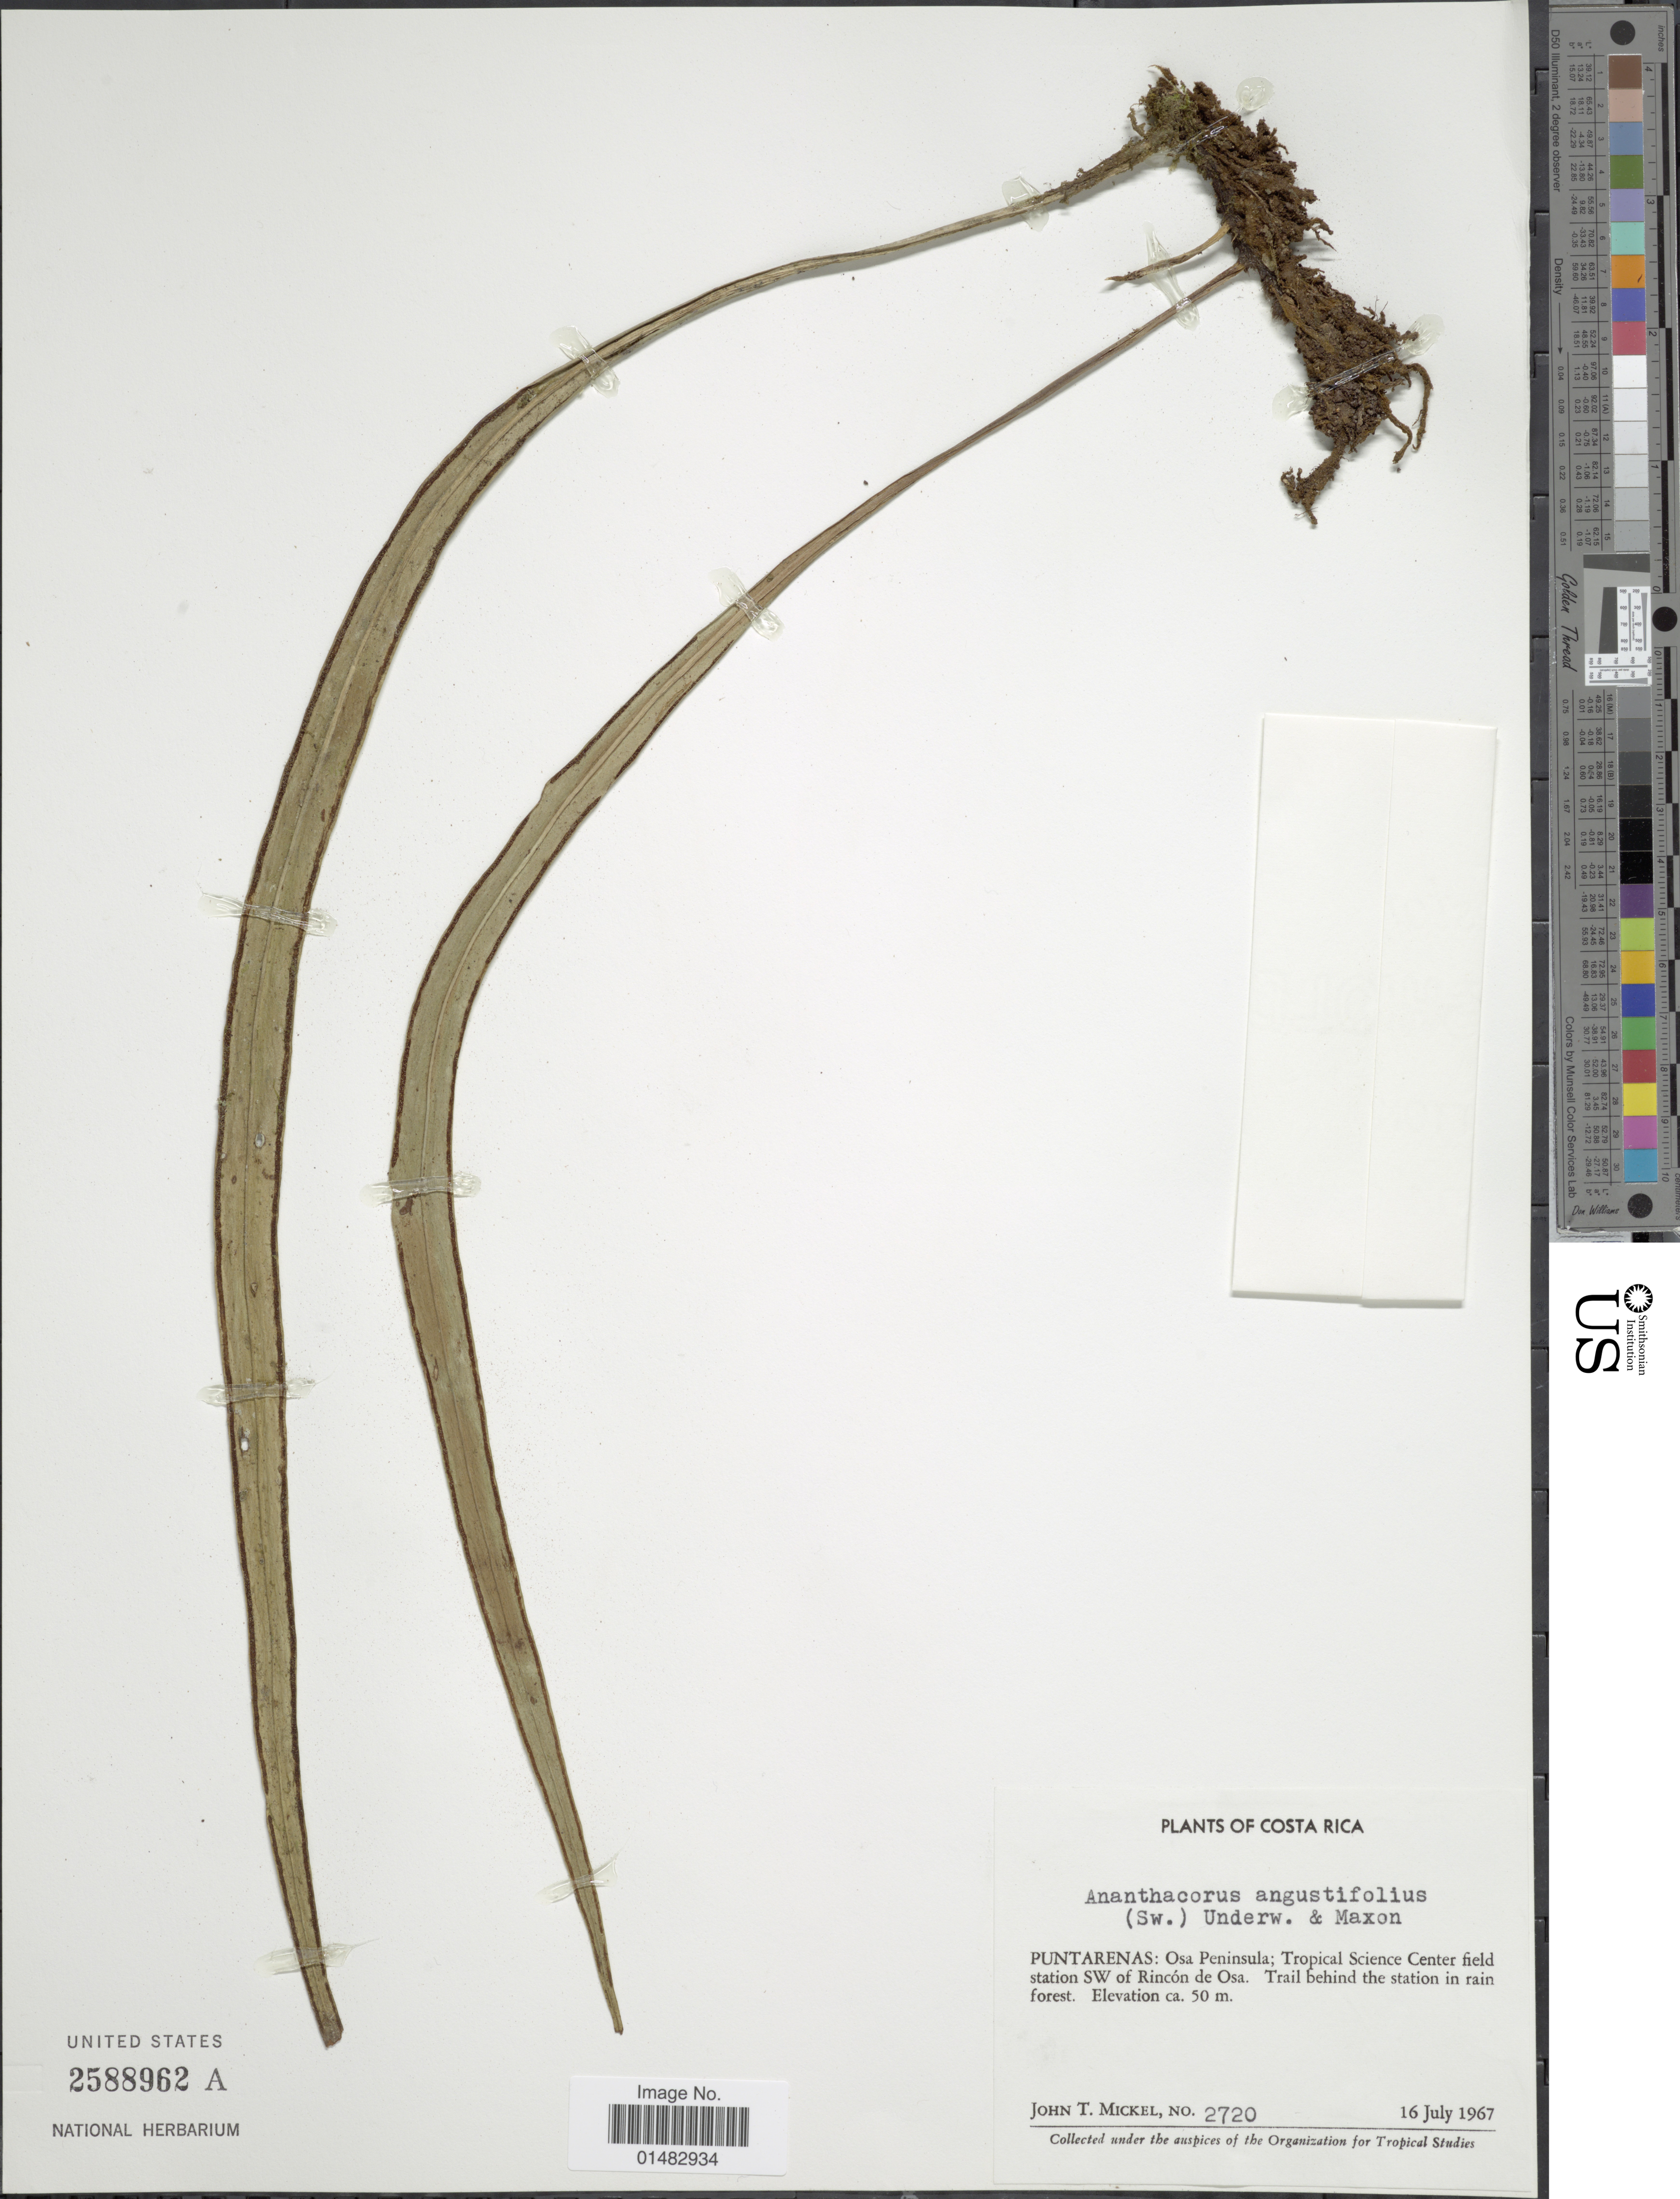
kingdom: Plantae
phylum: Tracheophyta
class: Polypodiopsida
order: Polypodiales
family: Pteridaceae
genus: Ananthacorus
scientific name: Ananthacorus angustifolius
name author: (Sw.) Underw. & Maxon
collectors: J. T. Mickel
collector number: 2720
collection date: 1967-07-16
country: Costa Rica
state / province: Puntarenas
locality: Osa Pennisula, Tropical Science Center field station SW of Rincón de Osa, Trail behind the station in rain foresy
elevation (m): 50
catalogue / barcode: US 2588962A